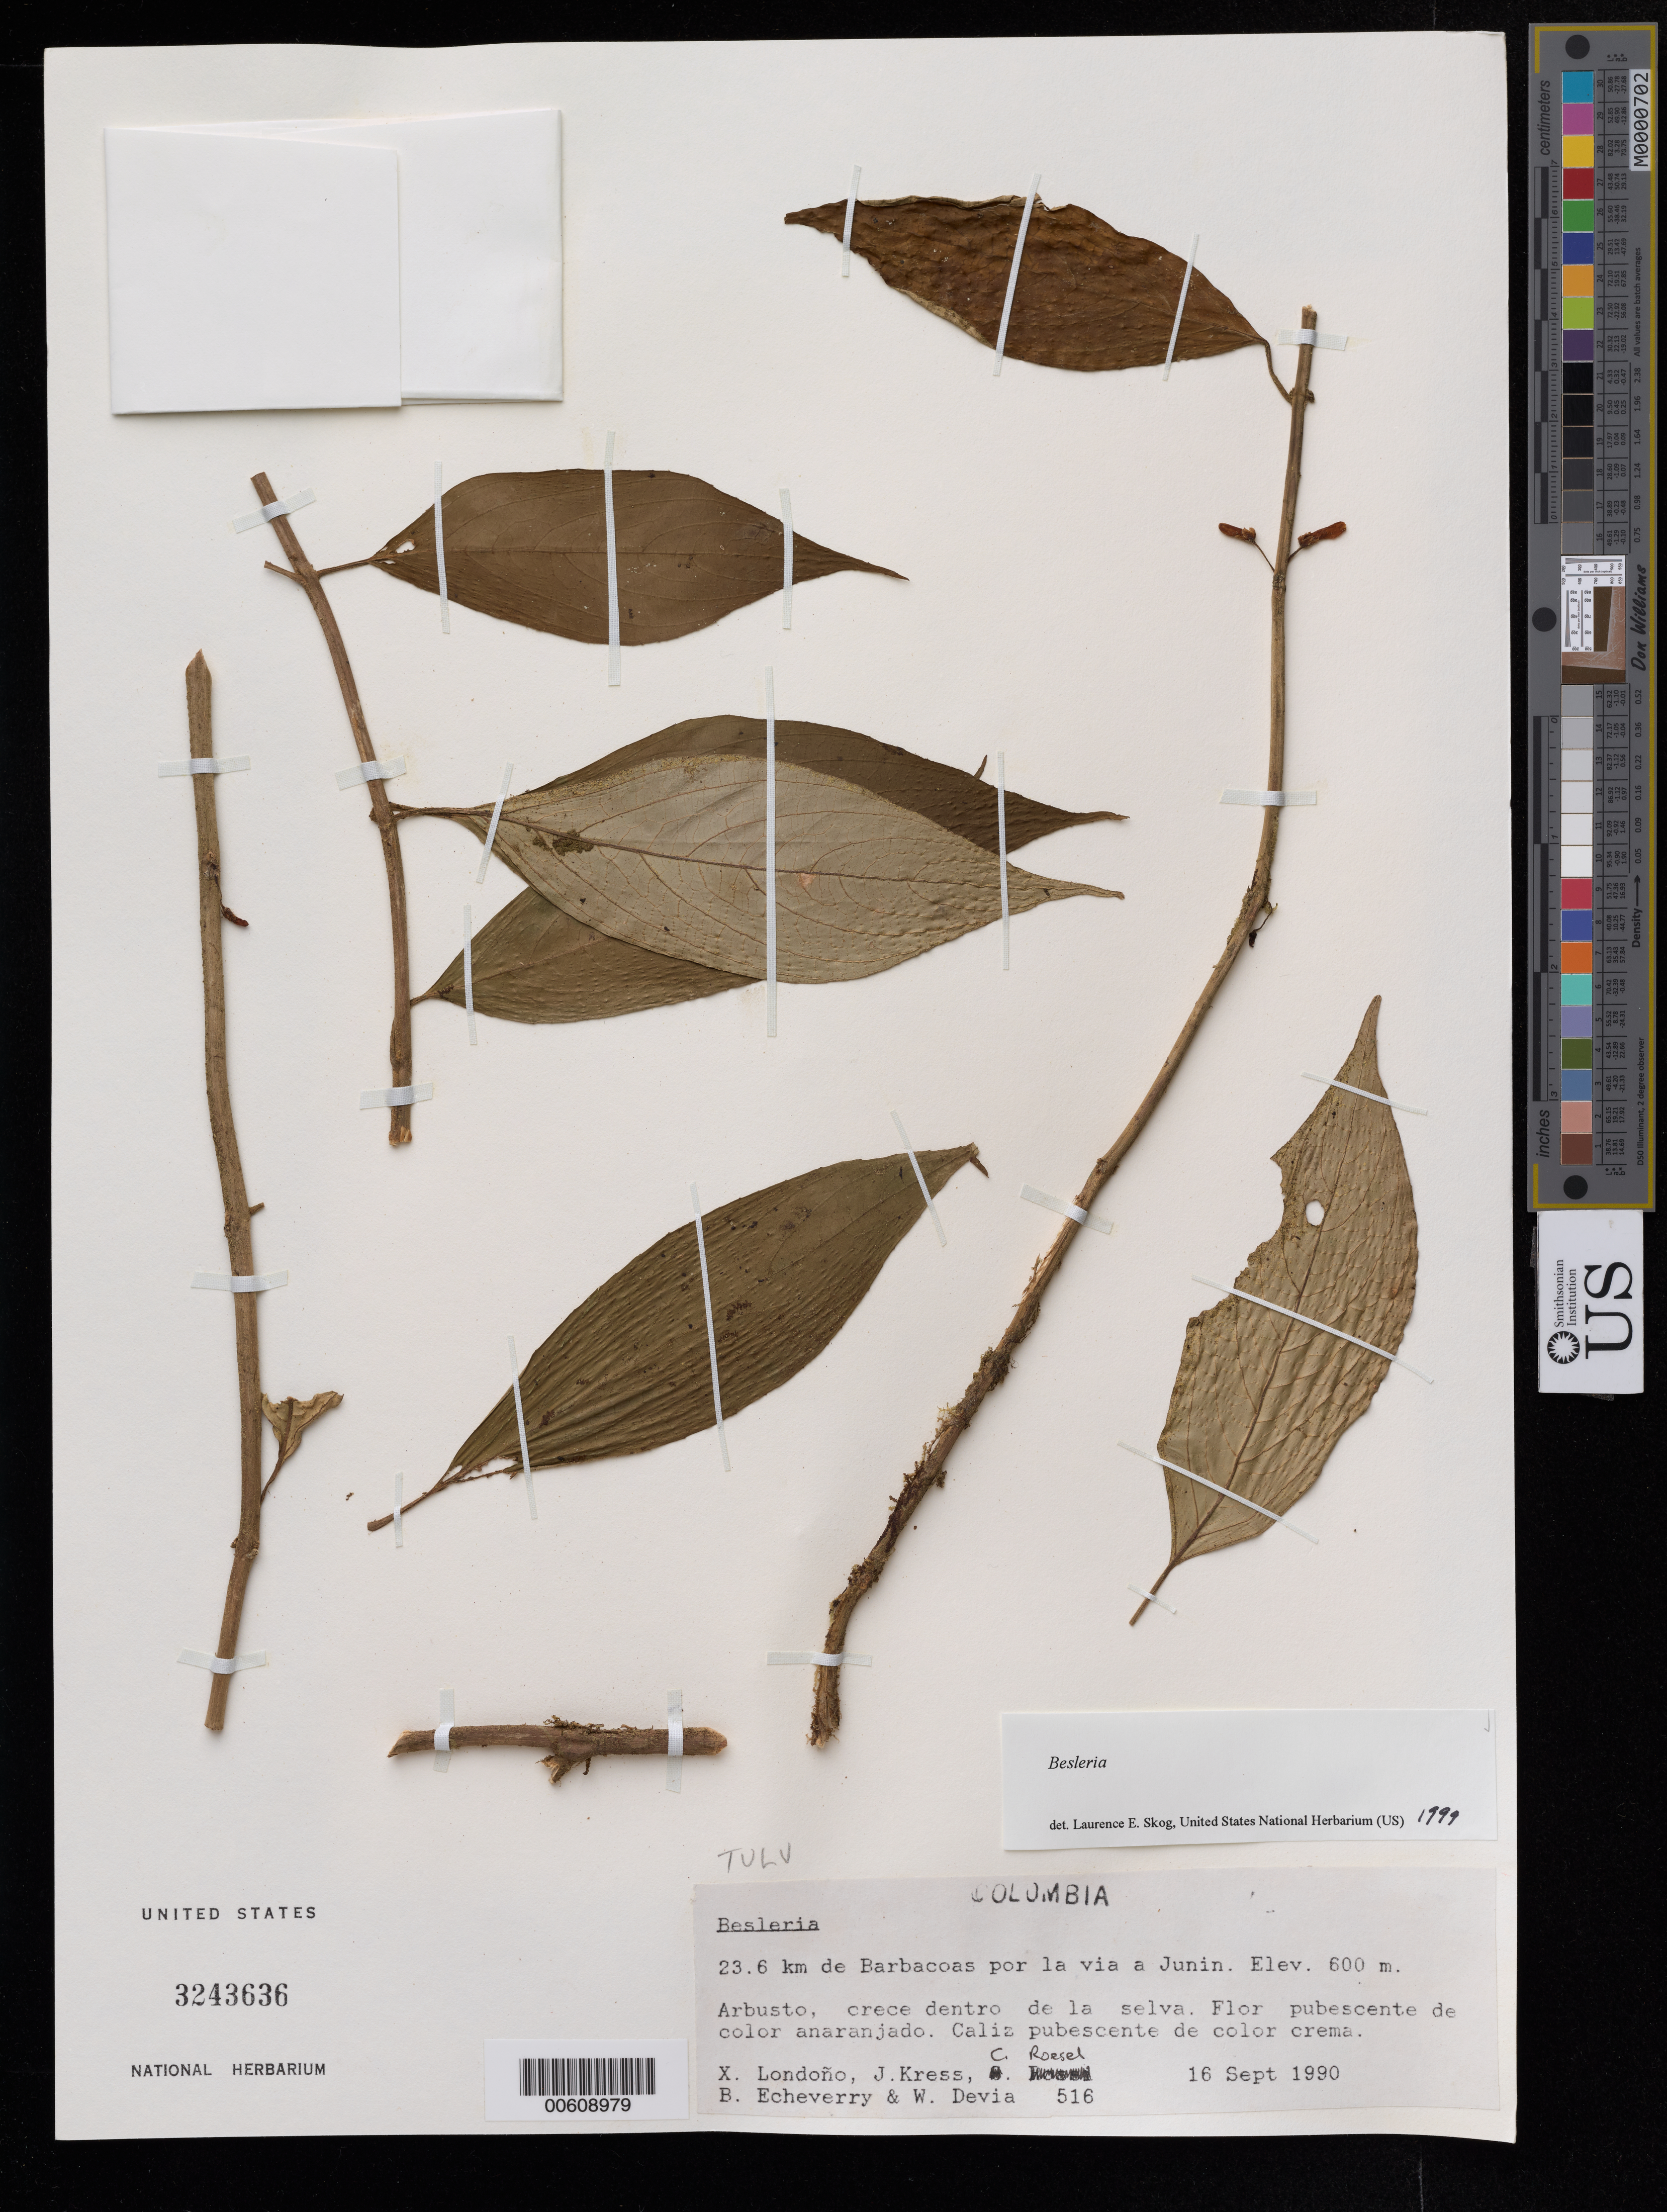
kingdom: Plantae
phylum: Tracheophyta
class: Magnoliopsida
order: Lamiales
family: Gesneriaceae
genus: Besleria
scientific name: Besleria sp.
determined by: Skog, Laurence E.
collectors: X. Londoño, W. J. Kress, C. S. Roesel, B. Echeverry & W. Devia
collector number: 516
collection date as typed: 16 Sep 1990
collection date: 1990-09-16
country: Colombia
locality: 23.6 km de Barbacoas por la via a Junin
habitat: Crece dentro de la selva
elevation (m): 600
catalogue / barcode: US 3243636